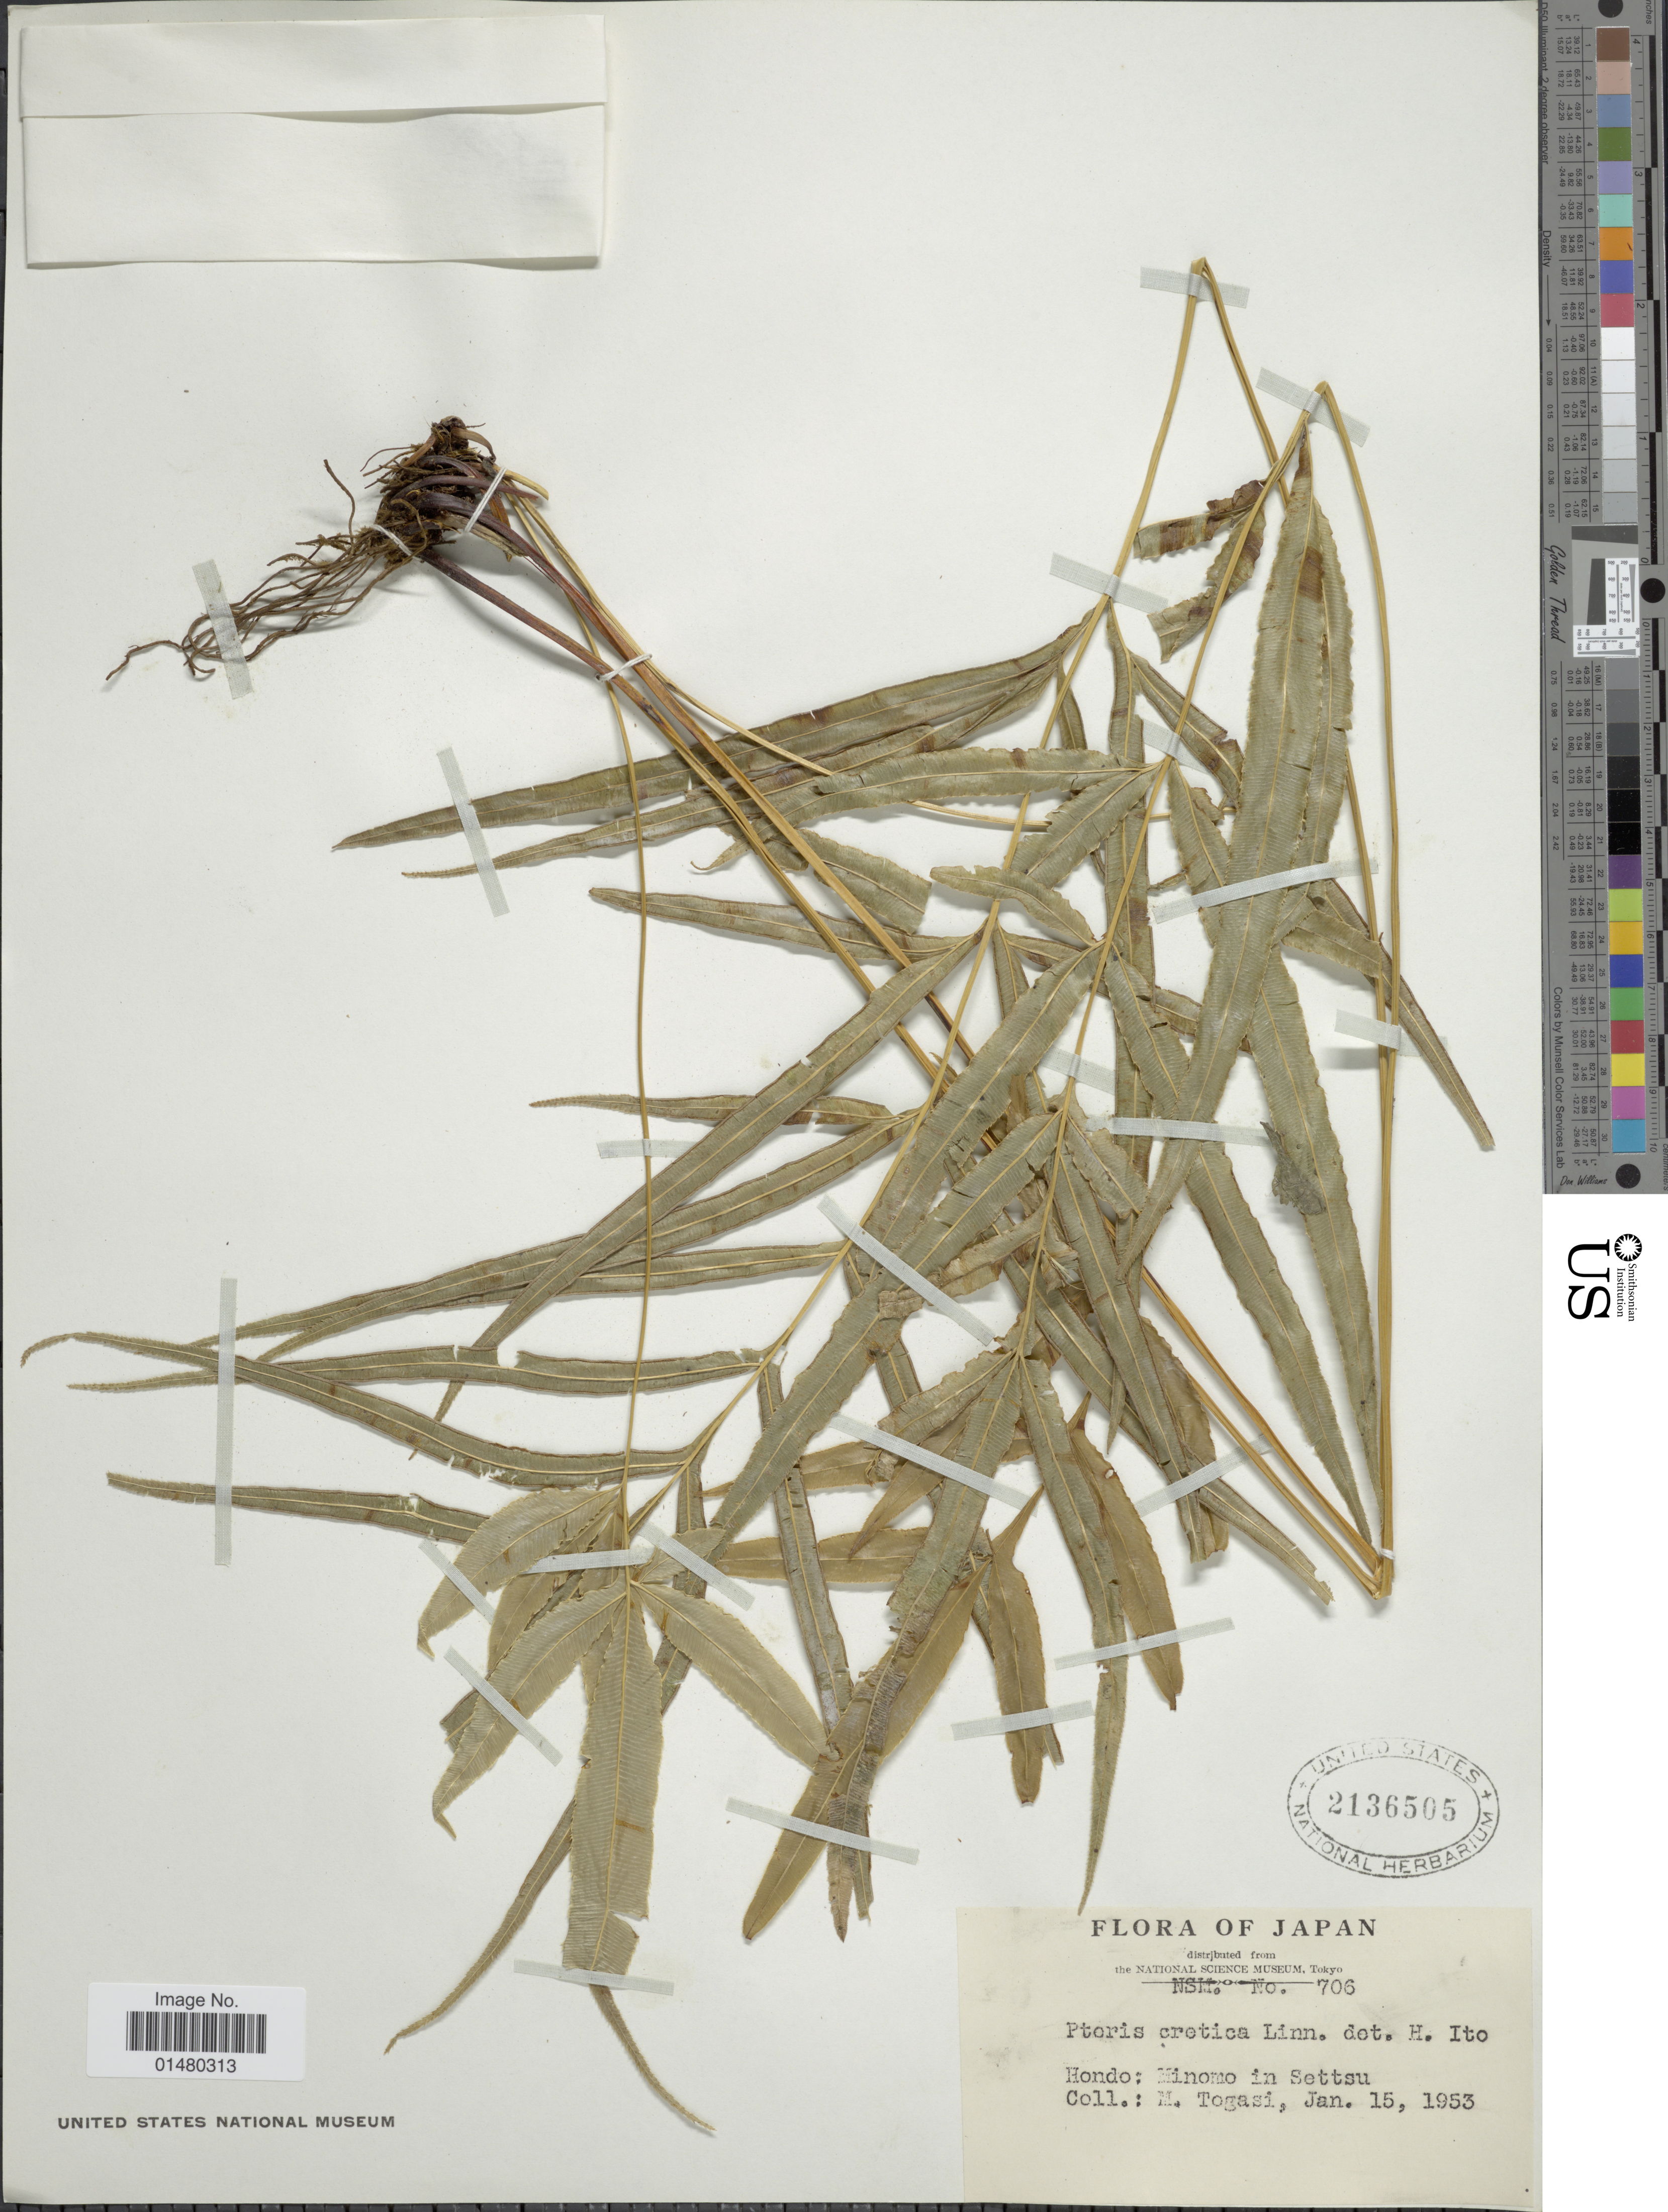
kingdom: Plantae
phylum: Tracheophyta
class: Polypodiopsida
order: Polypodiales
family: Pteridaceae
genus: Pteris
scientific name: Pteris cretica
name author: L.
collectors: M. Togashi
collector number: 706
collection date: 1953-01-15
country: Japan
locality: Hondo: Minomo in Settsu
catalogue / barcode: US 2136505